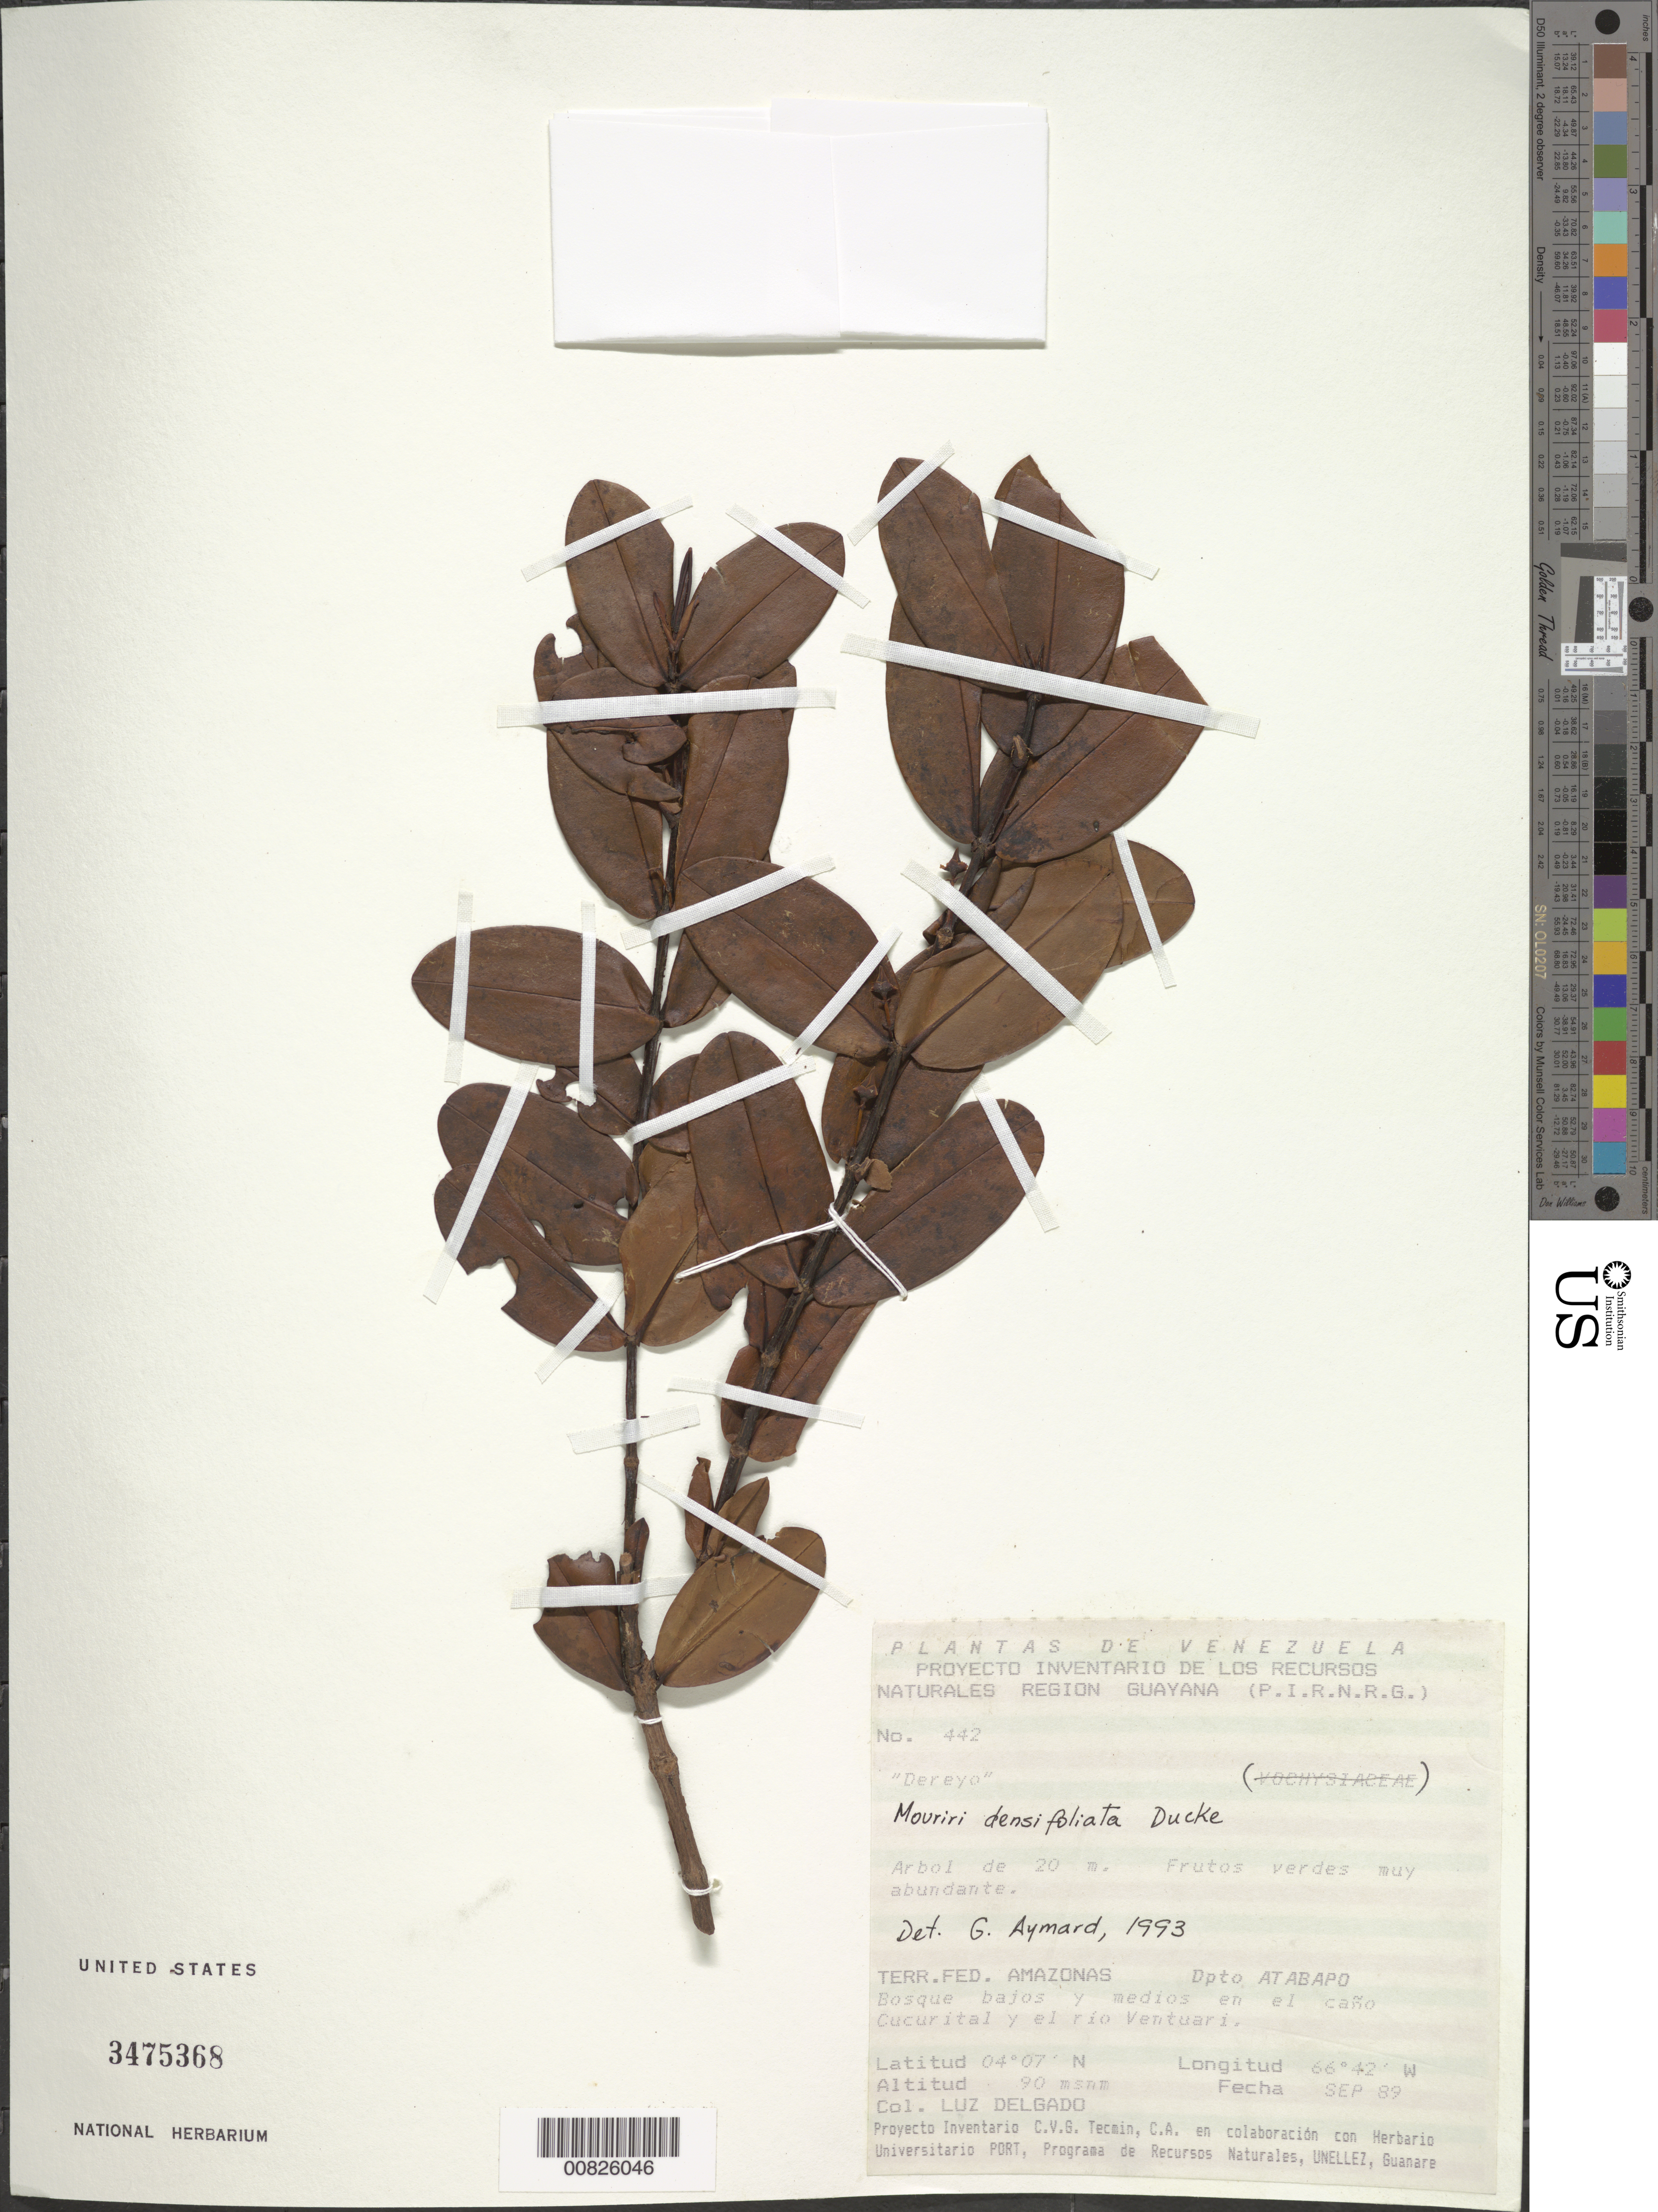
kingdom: Plantae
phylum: Tracheophyta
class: Magnoliopsida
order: Myrtales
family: Melastomataceae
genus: Mouriri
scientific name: Mouriri densifoliata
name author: Ducke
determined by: Aymard C., G. A., (PORT), Univ. Nac. Exp. de los Llanos Ezequiel Zamora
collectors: L. Delgado V.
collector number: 442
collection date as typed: Sep-89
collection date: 1989-09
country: Venezuela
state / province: Amazonas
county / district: Atabapo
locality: Caño Cucurital y Río Ventuari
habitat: Bosque bajos y medios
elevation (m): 90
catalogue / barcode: US 3475368